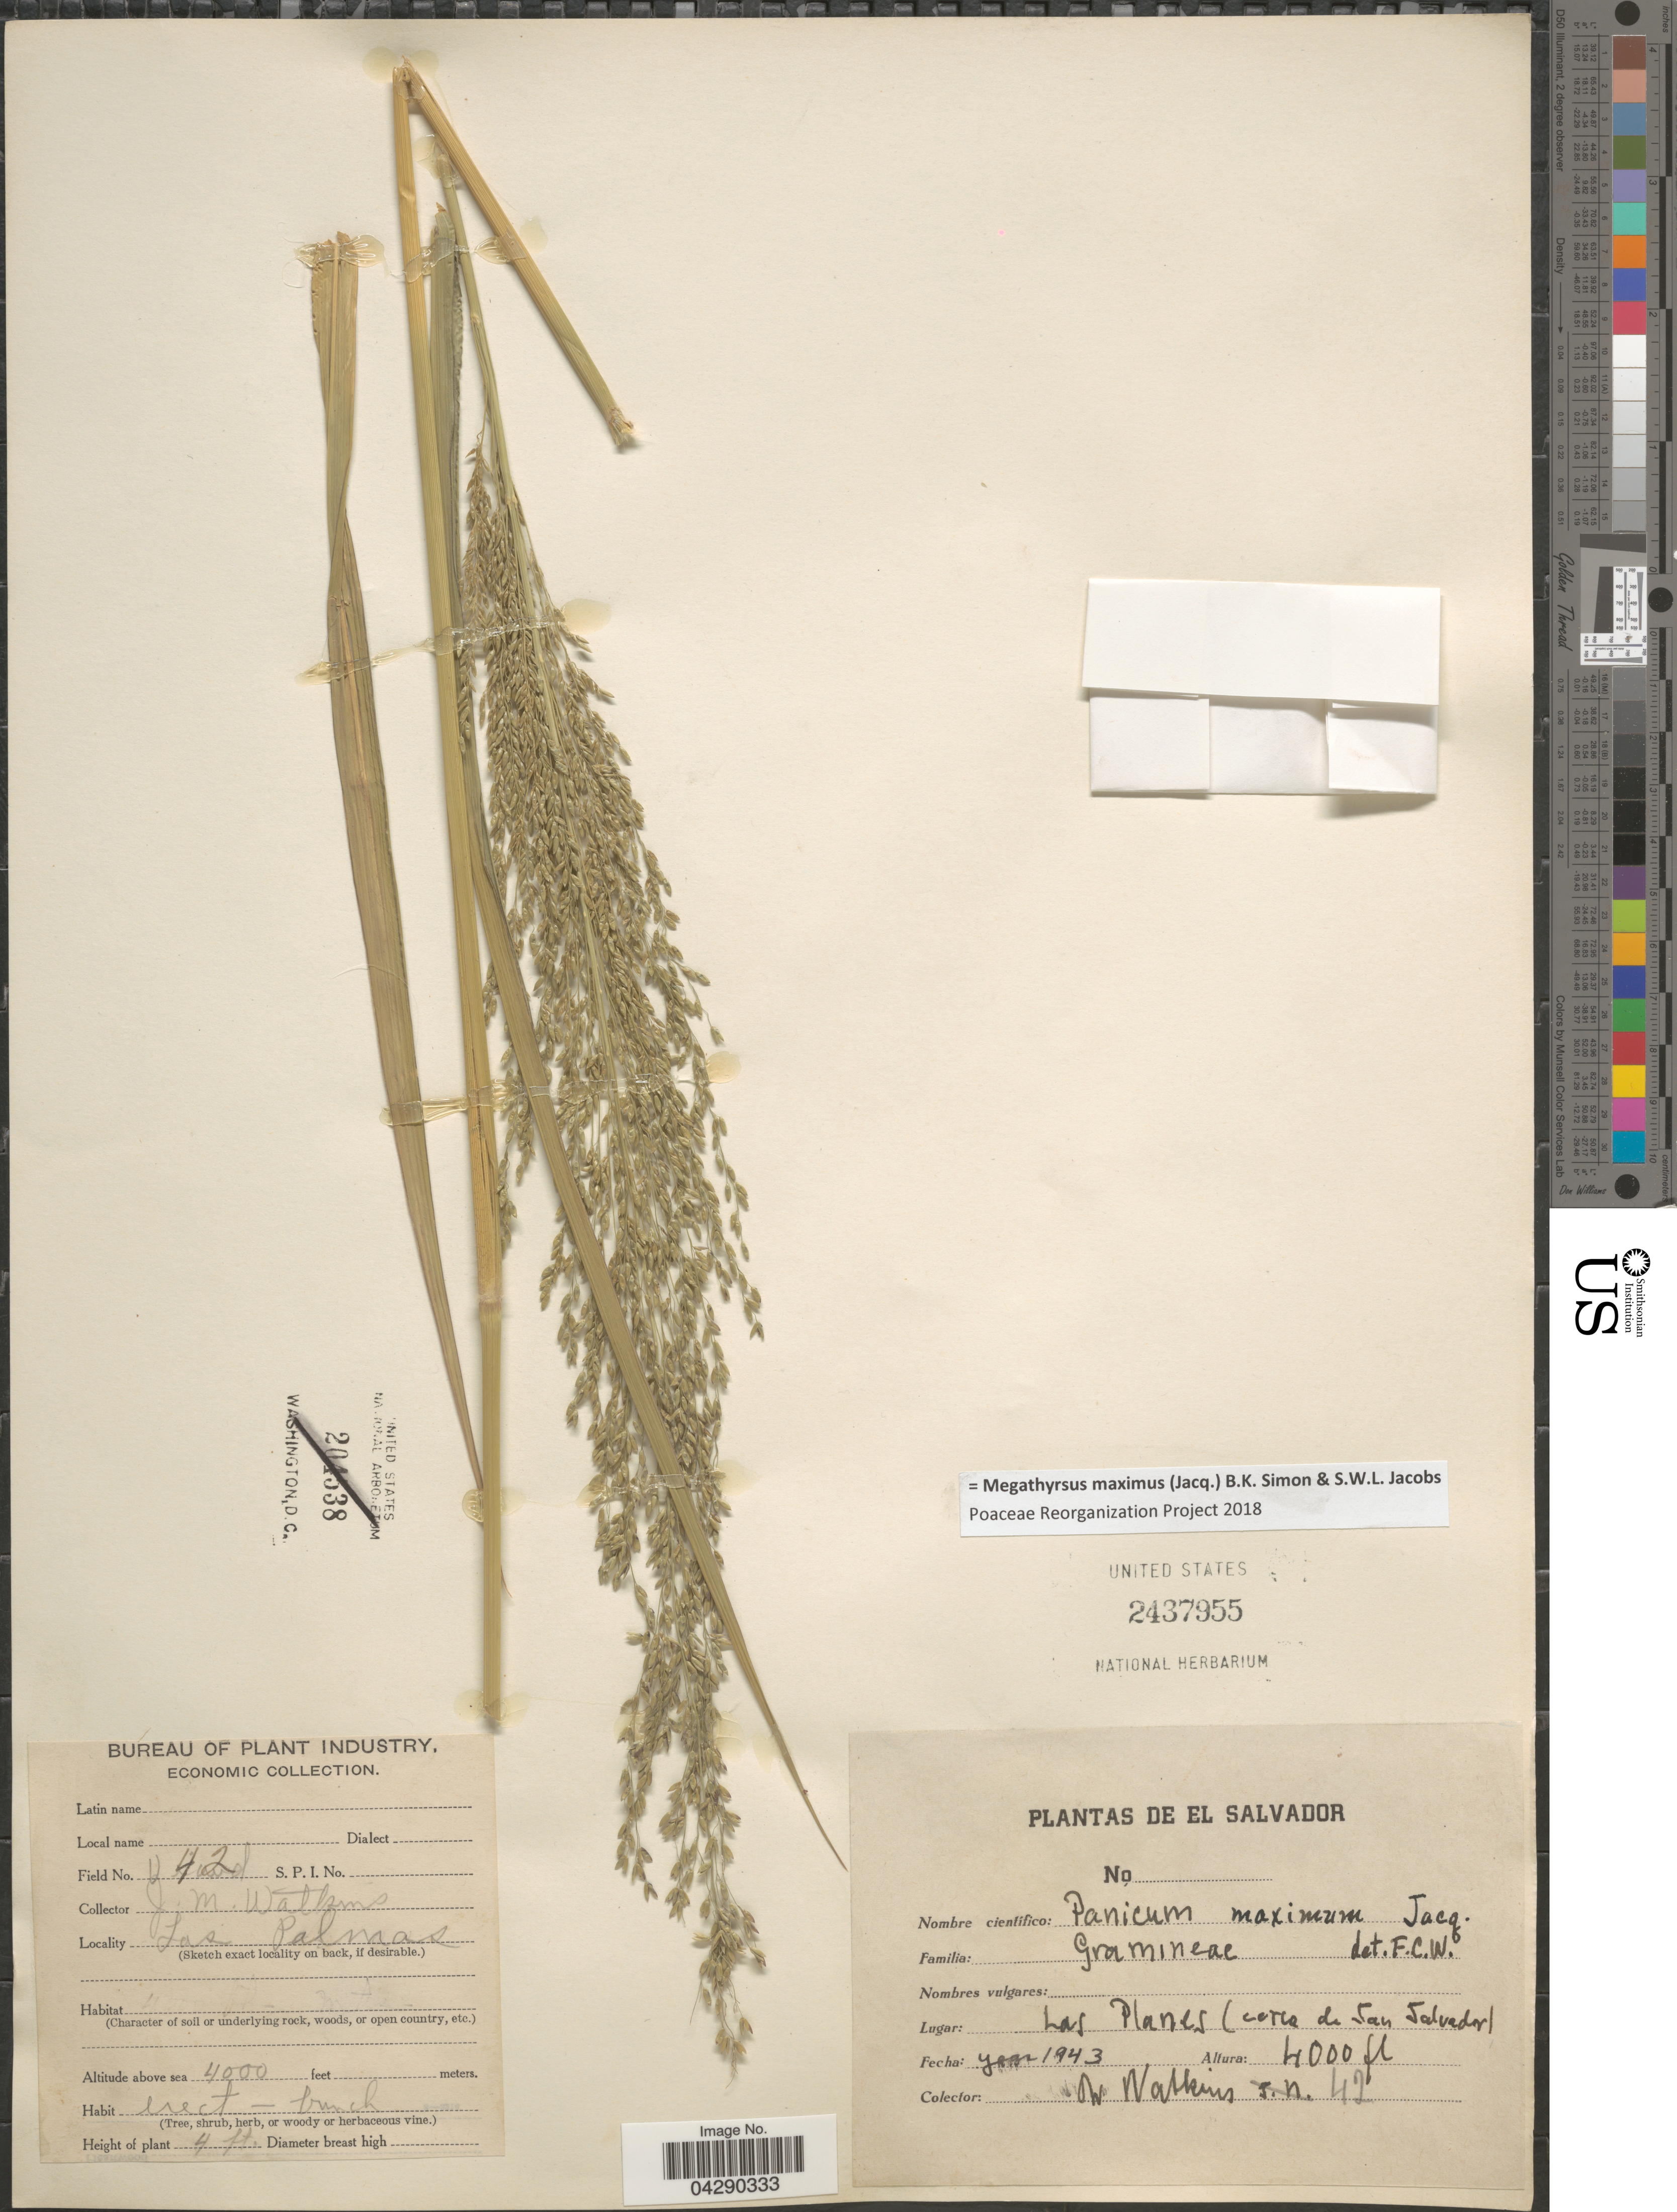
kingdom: Plantae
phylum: Tracheophyta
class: Liliopsida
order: Poales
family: Poaceae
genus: Megathyrsus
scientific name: Megathyrsus maximus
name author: (Jacq.) B.K. Simon & S.W.L. Jacobs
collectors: J. Watkins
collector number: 42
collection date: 1943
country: El Salvador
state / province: San Salvador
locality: Las Palmas. Las Planes (cerca de San Salvador).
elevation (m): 1219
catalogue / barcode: US 2437955